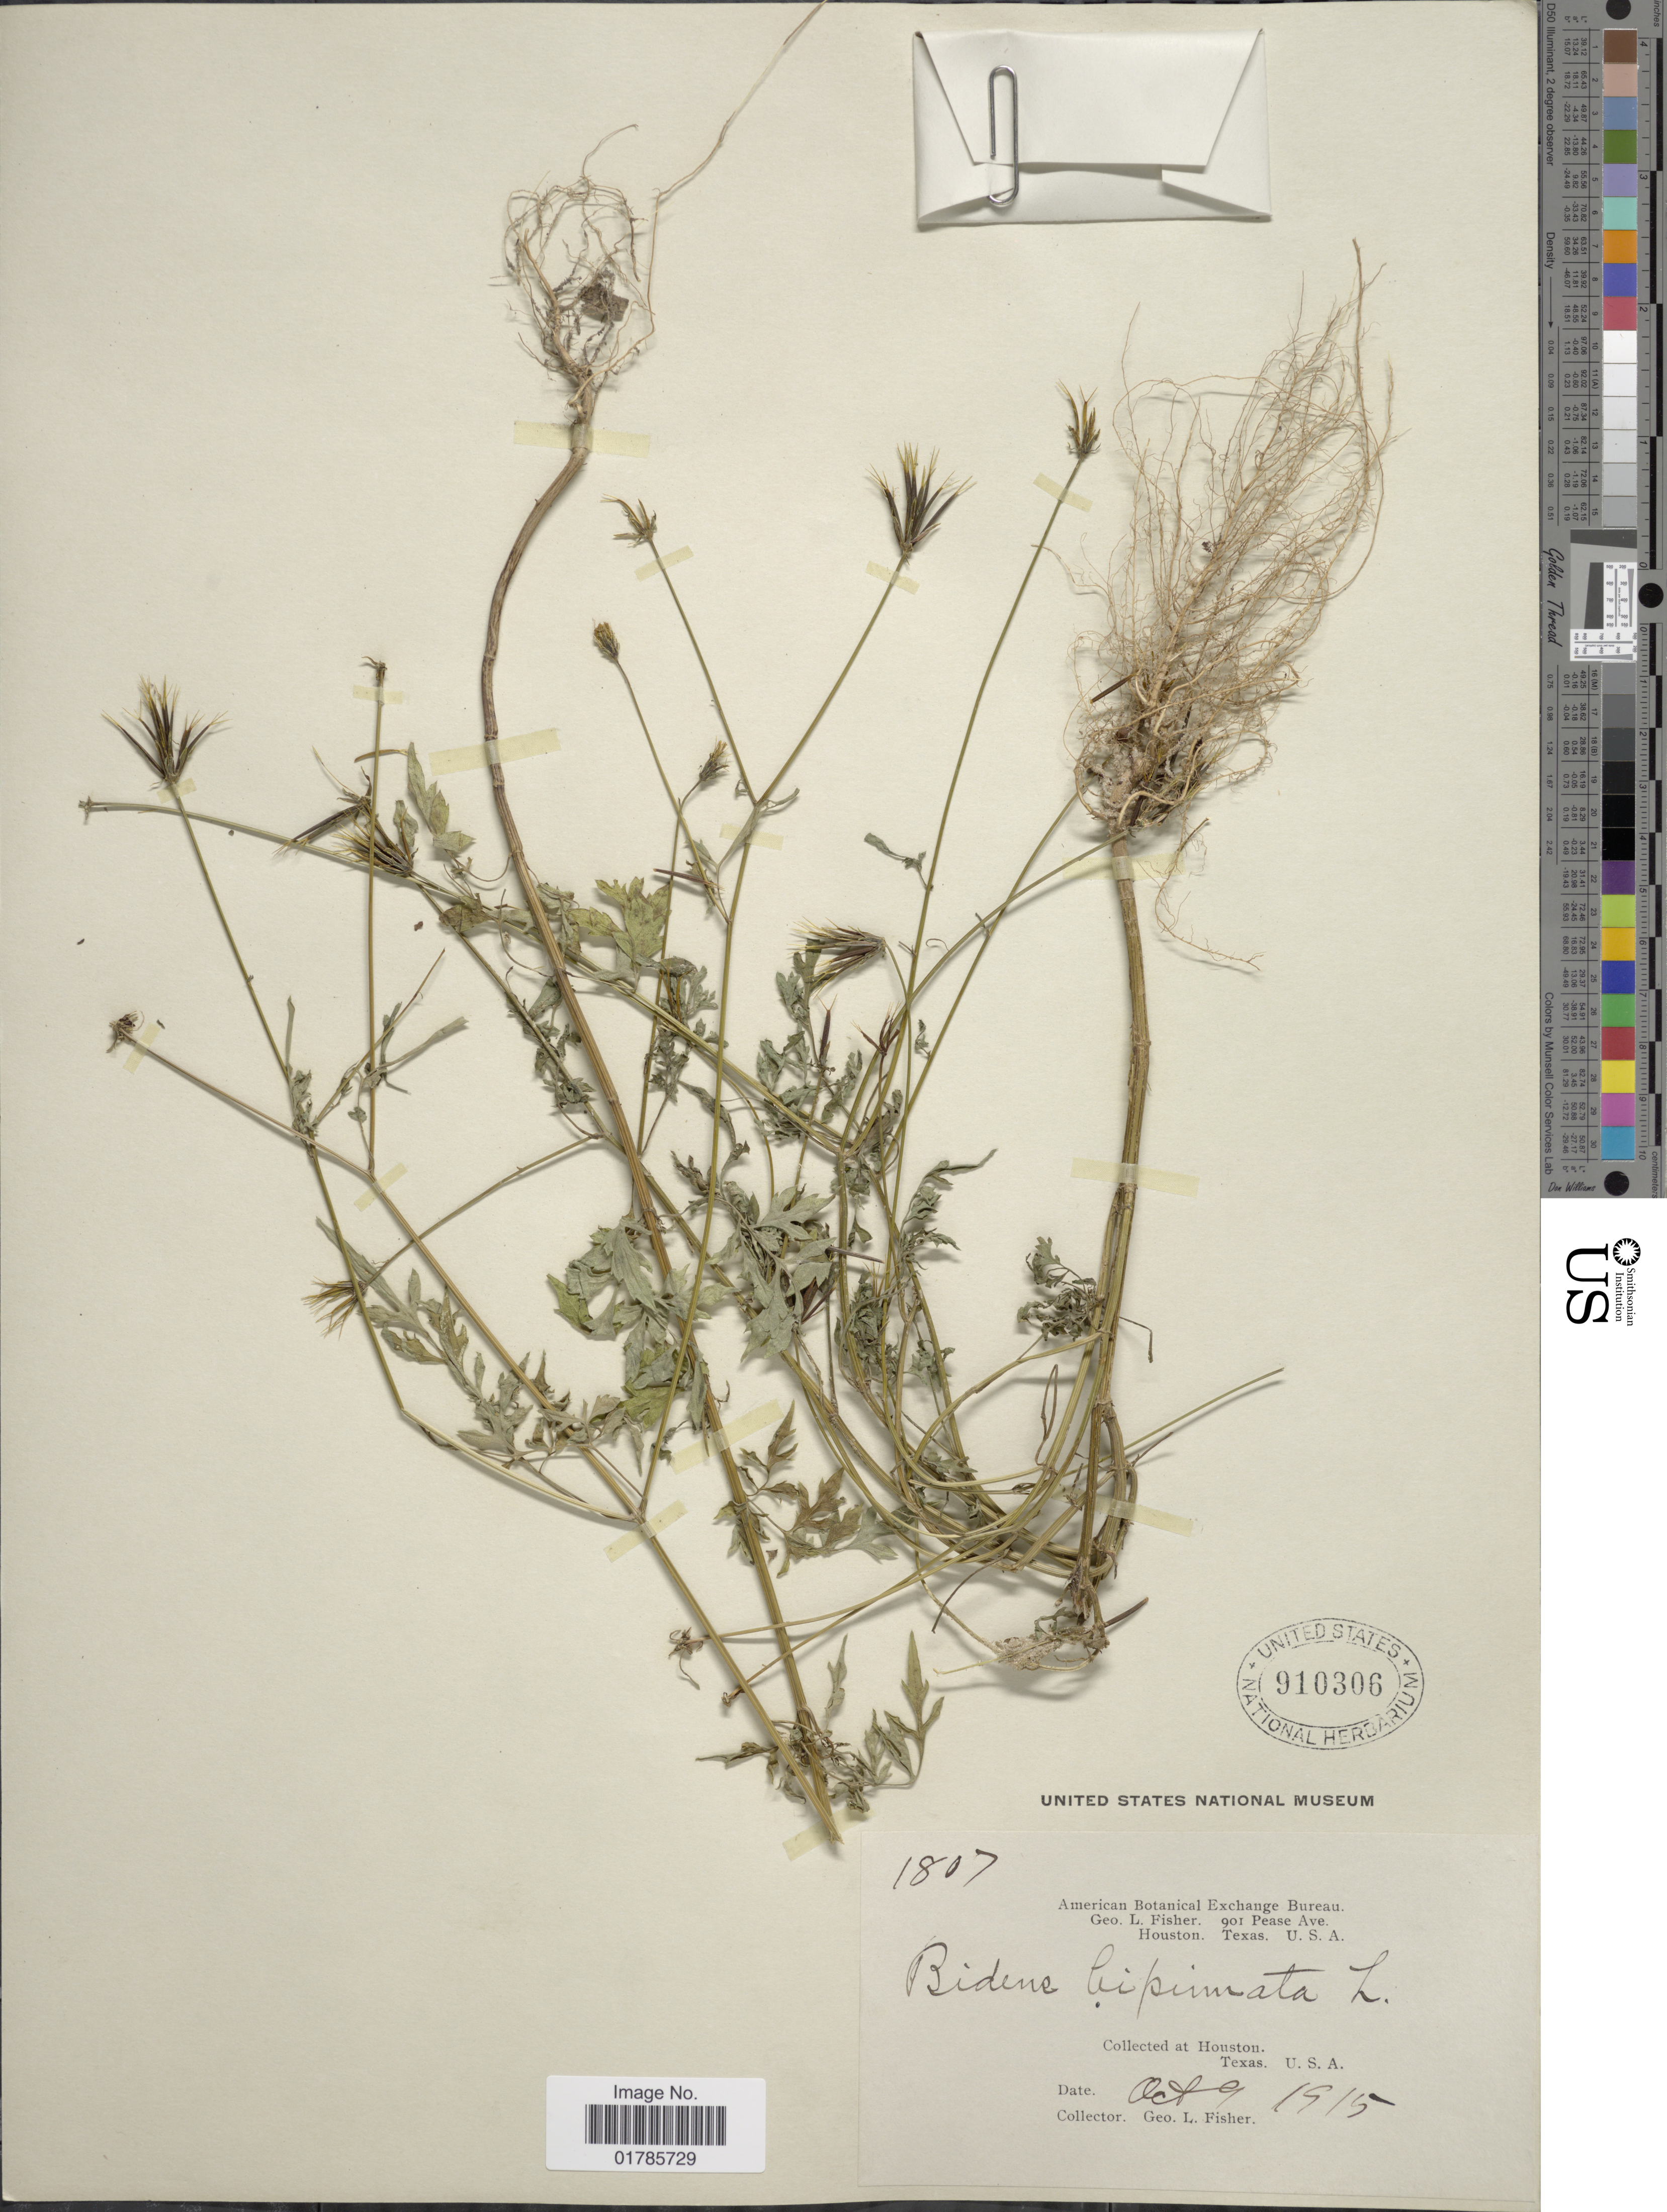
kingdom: Plantae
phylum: Tracheophyta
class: Magnoliopsida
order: Asterales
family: Asteraceae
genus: Bidens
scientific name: Bidens bipinnata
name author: L.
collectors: G. L. Fisher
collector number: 1807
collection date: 1915-10-09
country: United States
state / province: Texas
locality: Houston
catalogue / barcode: US 910306